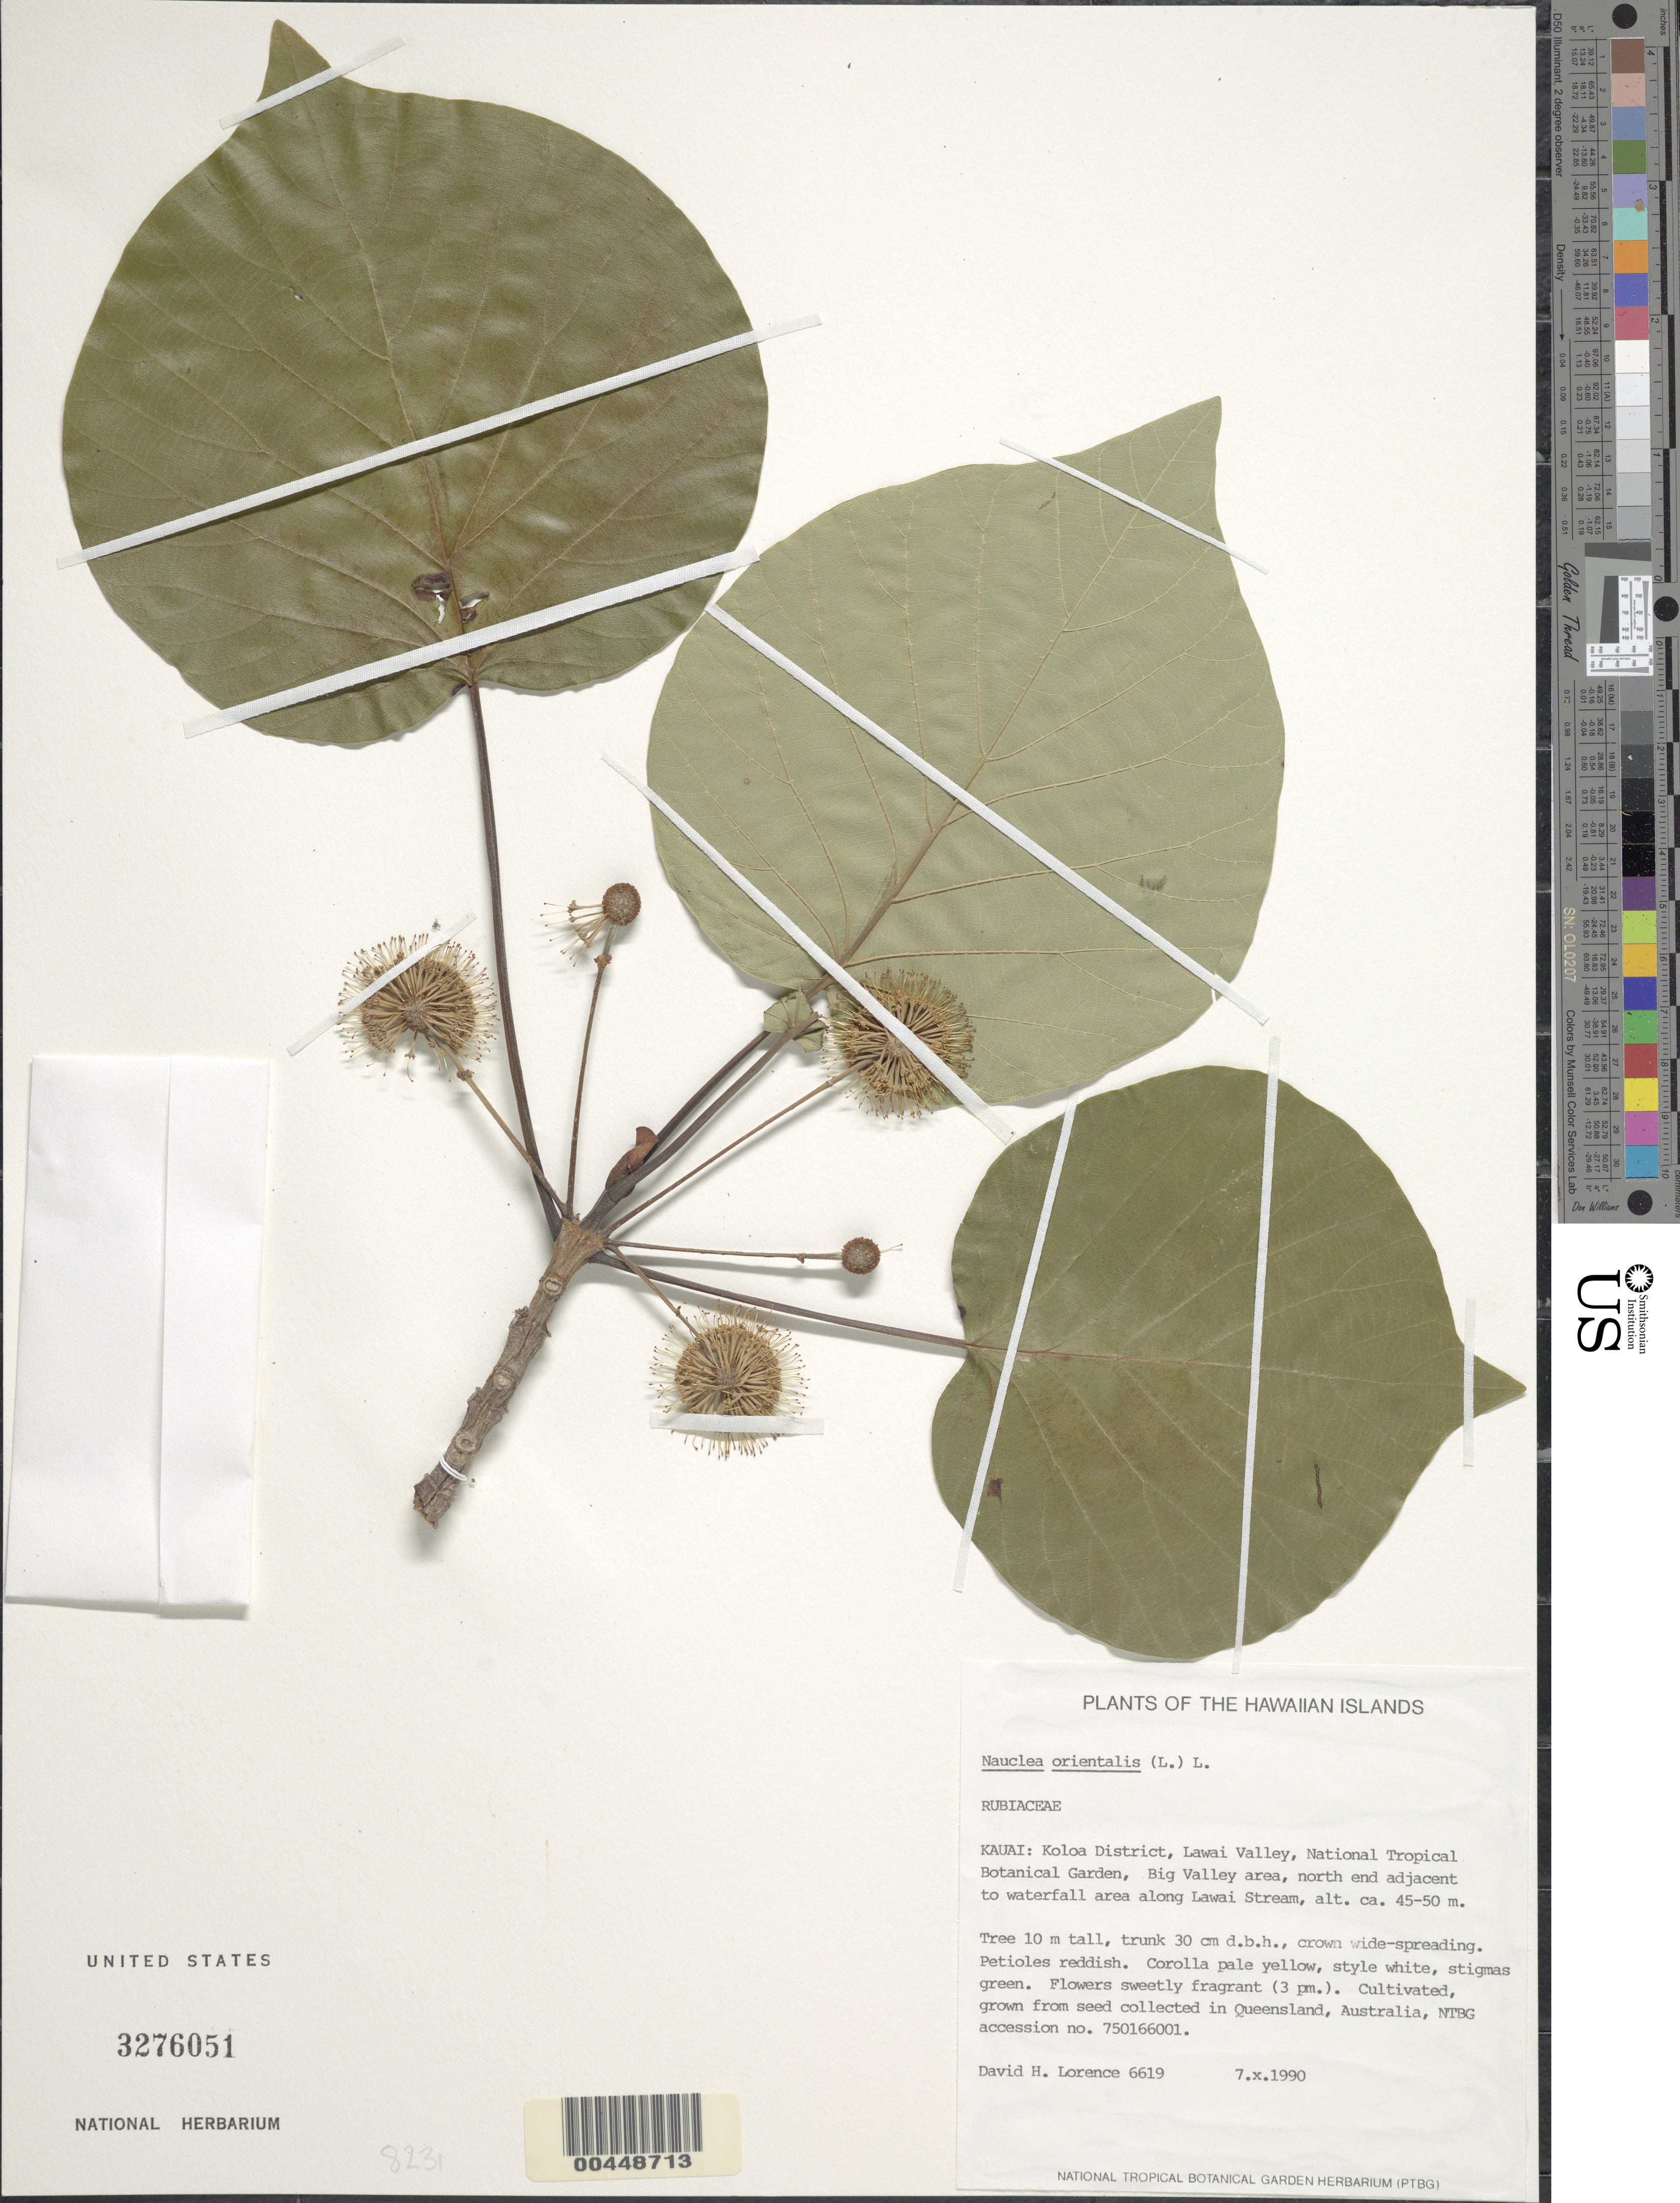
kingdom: Plantae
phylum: Tracheophyta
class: Magnoliopsida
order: Gentianales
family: Rubiaceae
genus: Nauclea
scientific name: Nauclea orientalis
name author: (L.) L.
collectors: D. Lorence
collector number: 6619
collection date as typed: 7 Oct 1990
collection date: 1990-10-07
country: United States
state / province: Hawaii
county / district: Kauai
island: Kaua'i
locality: Koloa Dist., Lawai Valley, National Tropical Botanical Garden, Big Valley area, N end adjacent to waterfall area along Lawai Str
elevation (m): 45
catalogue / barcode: US 3276051